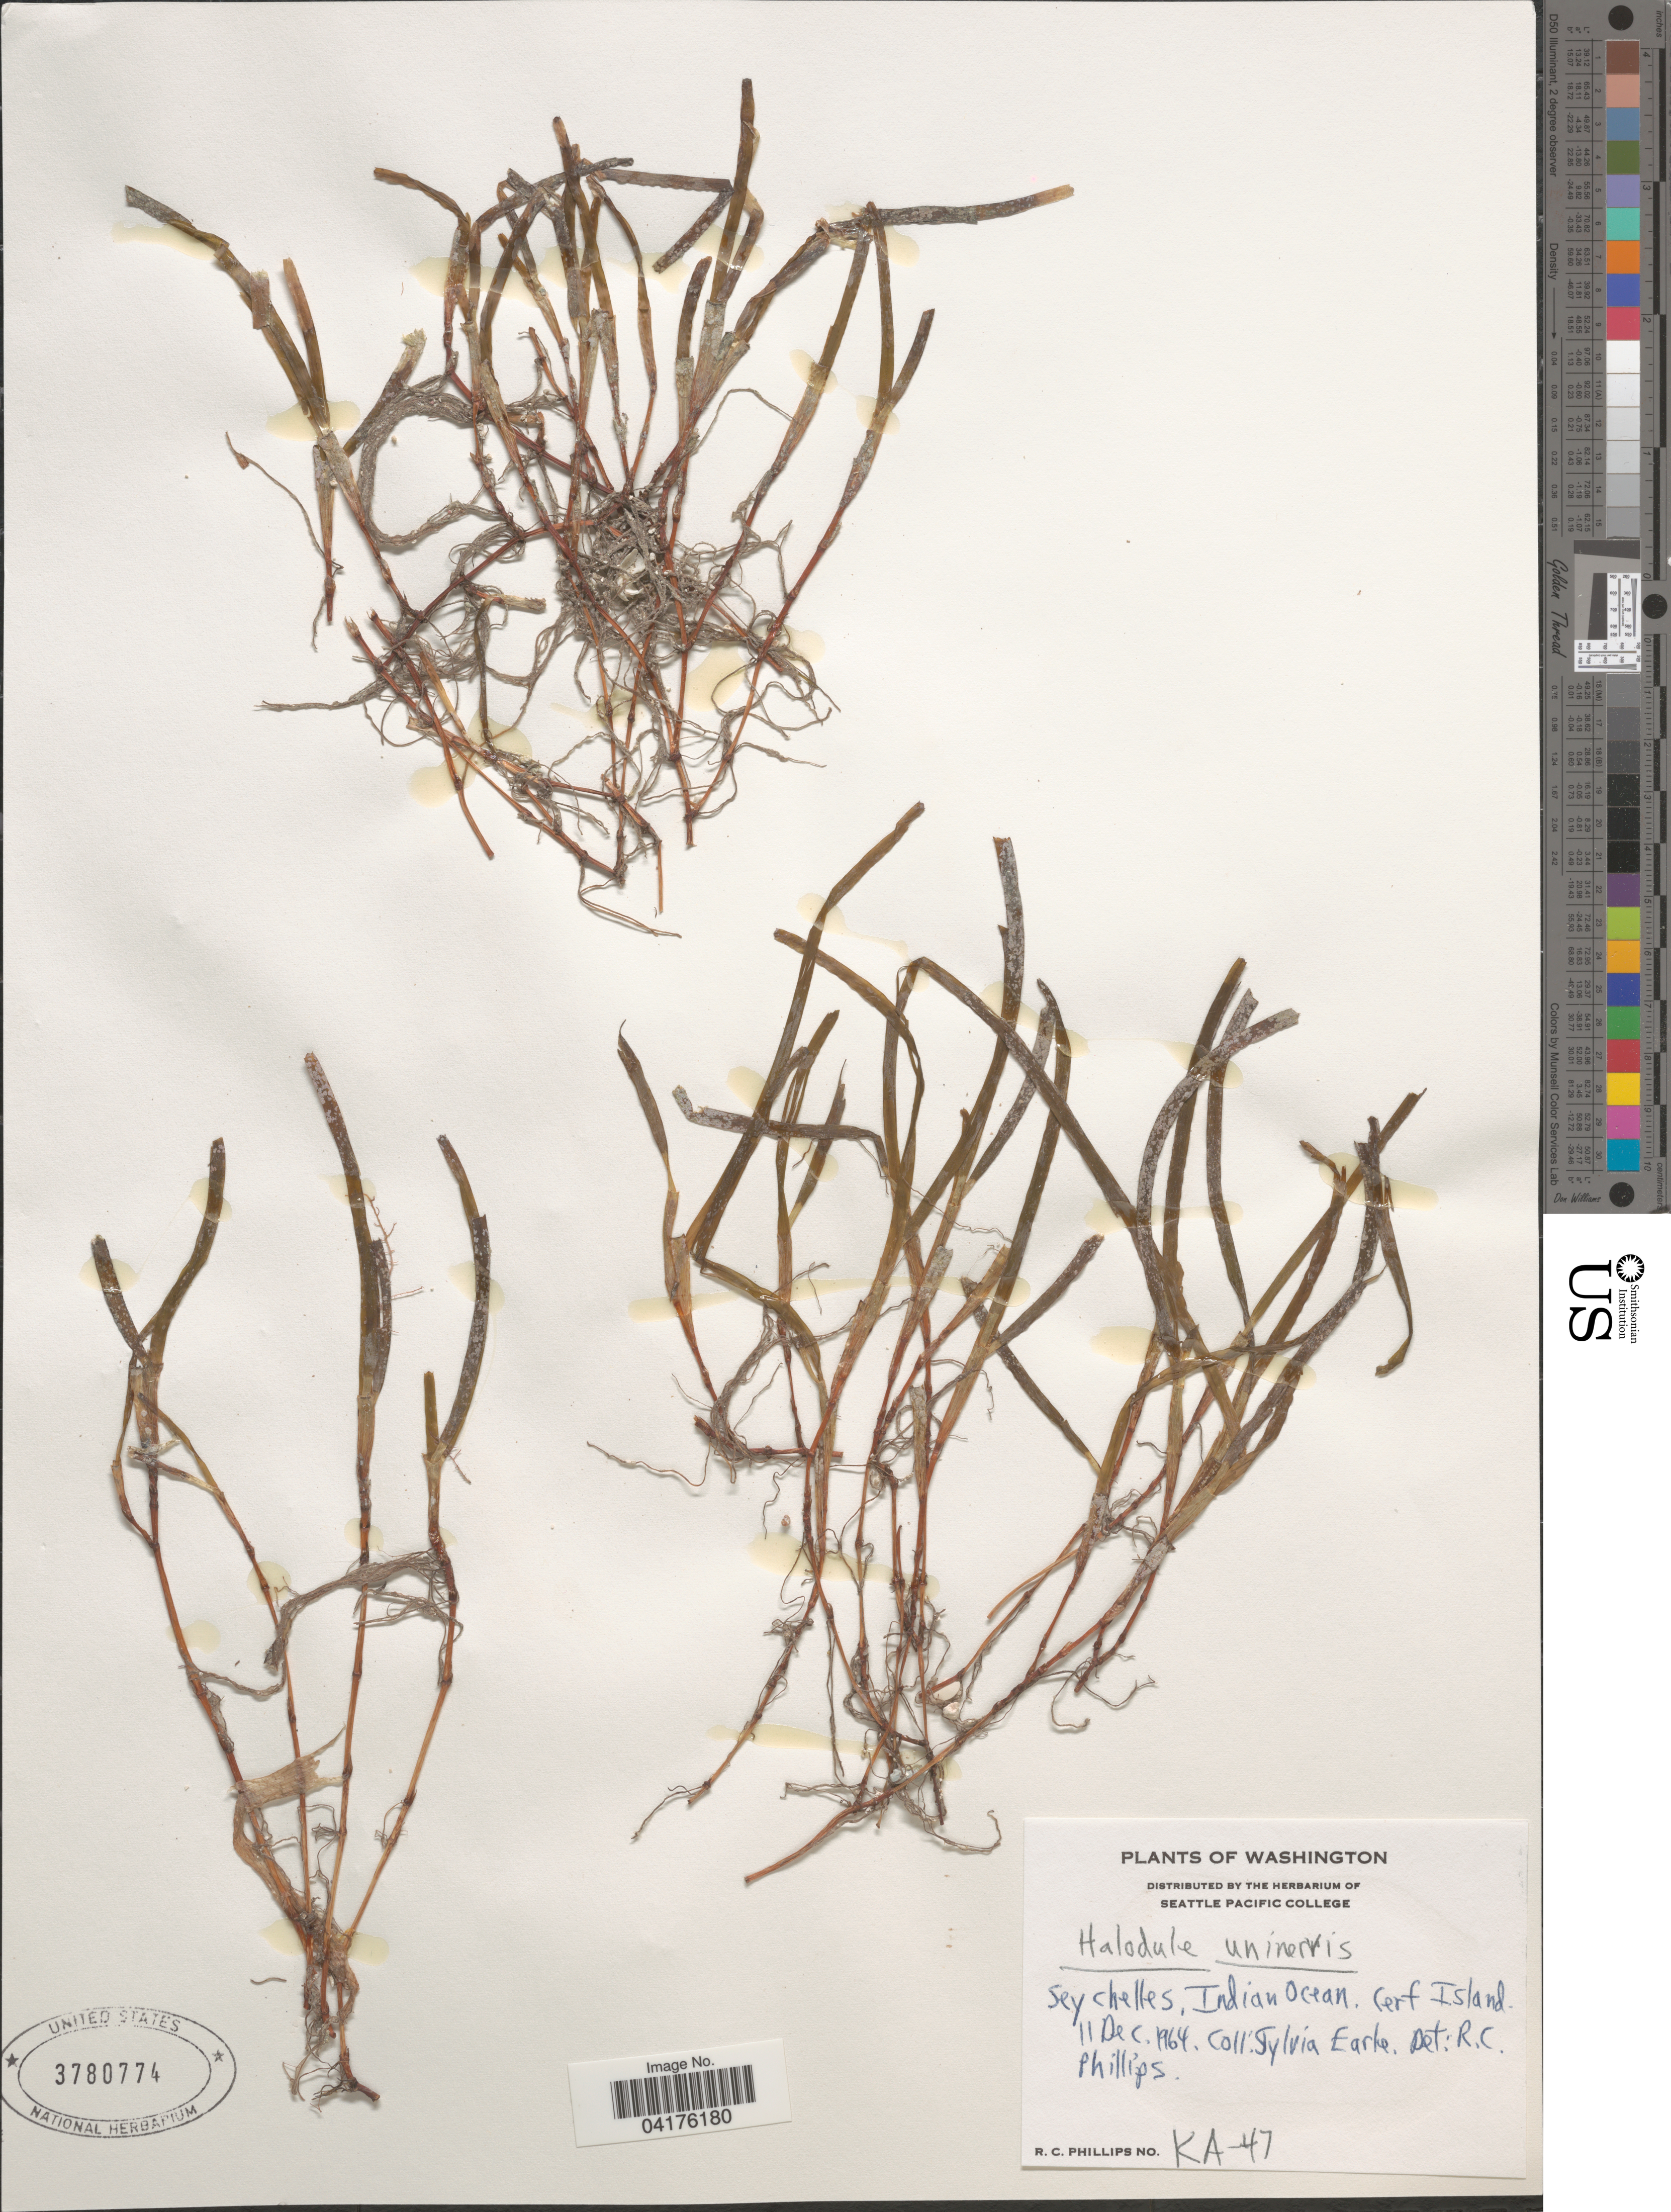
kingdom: Plantae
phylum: Tracheophyta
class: Liliopsida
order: Alismatales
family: Cymodoceaceae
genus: Halodule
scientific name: Halodule uninervis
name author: (Forssk.) Asch.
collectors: S. A. Earle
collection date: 1964-12-11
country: Seychelles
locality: Indian Ocean. Cerf Island.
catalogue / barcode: US 3780774